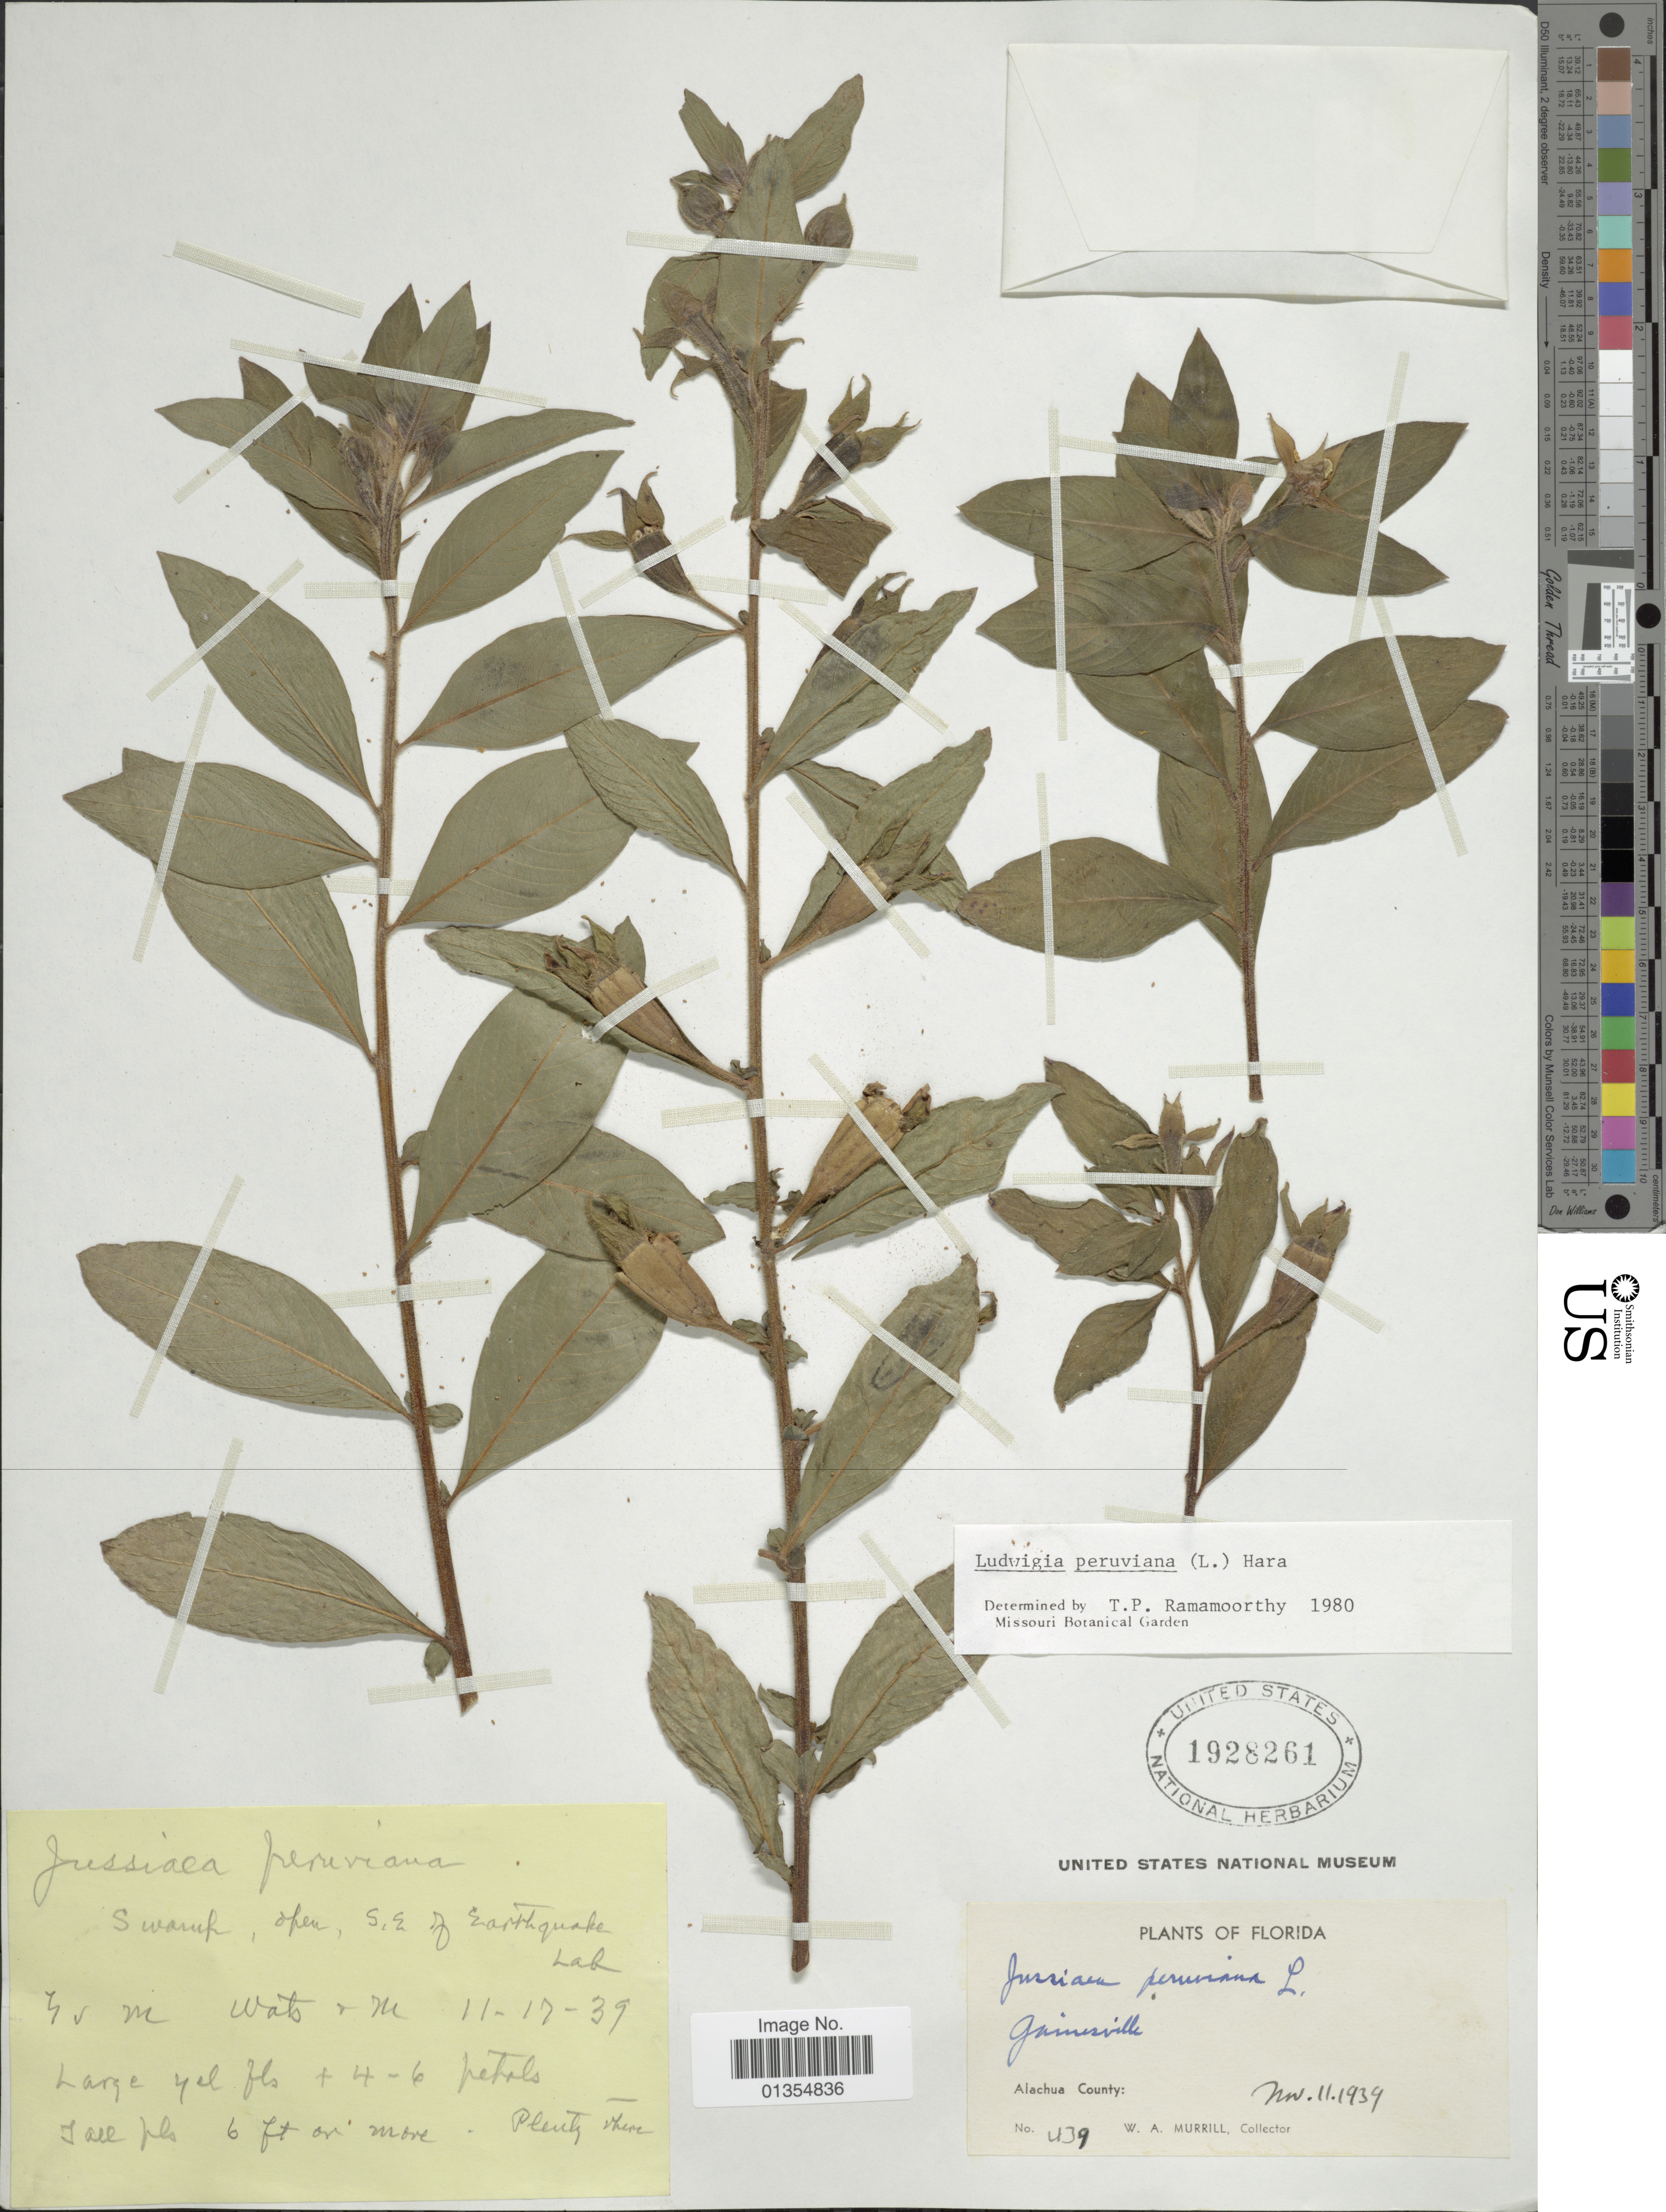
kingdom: Plantae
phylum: Tracheophyta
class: Magnoliopsida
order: Myrtales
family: Onagraceae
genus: Ludwigia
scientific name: Ludwigia peruviana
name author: (L.) H. Hara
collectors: W. A. Murrill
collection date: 1939-11-11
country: United States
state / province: Florida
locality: Gainesville, Alachua County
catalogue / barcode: US 1928261